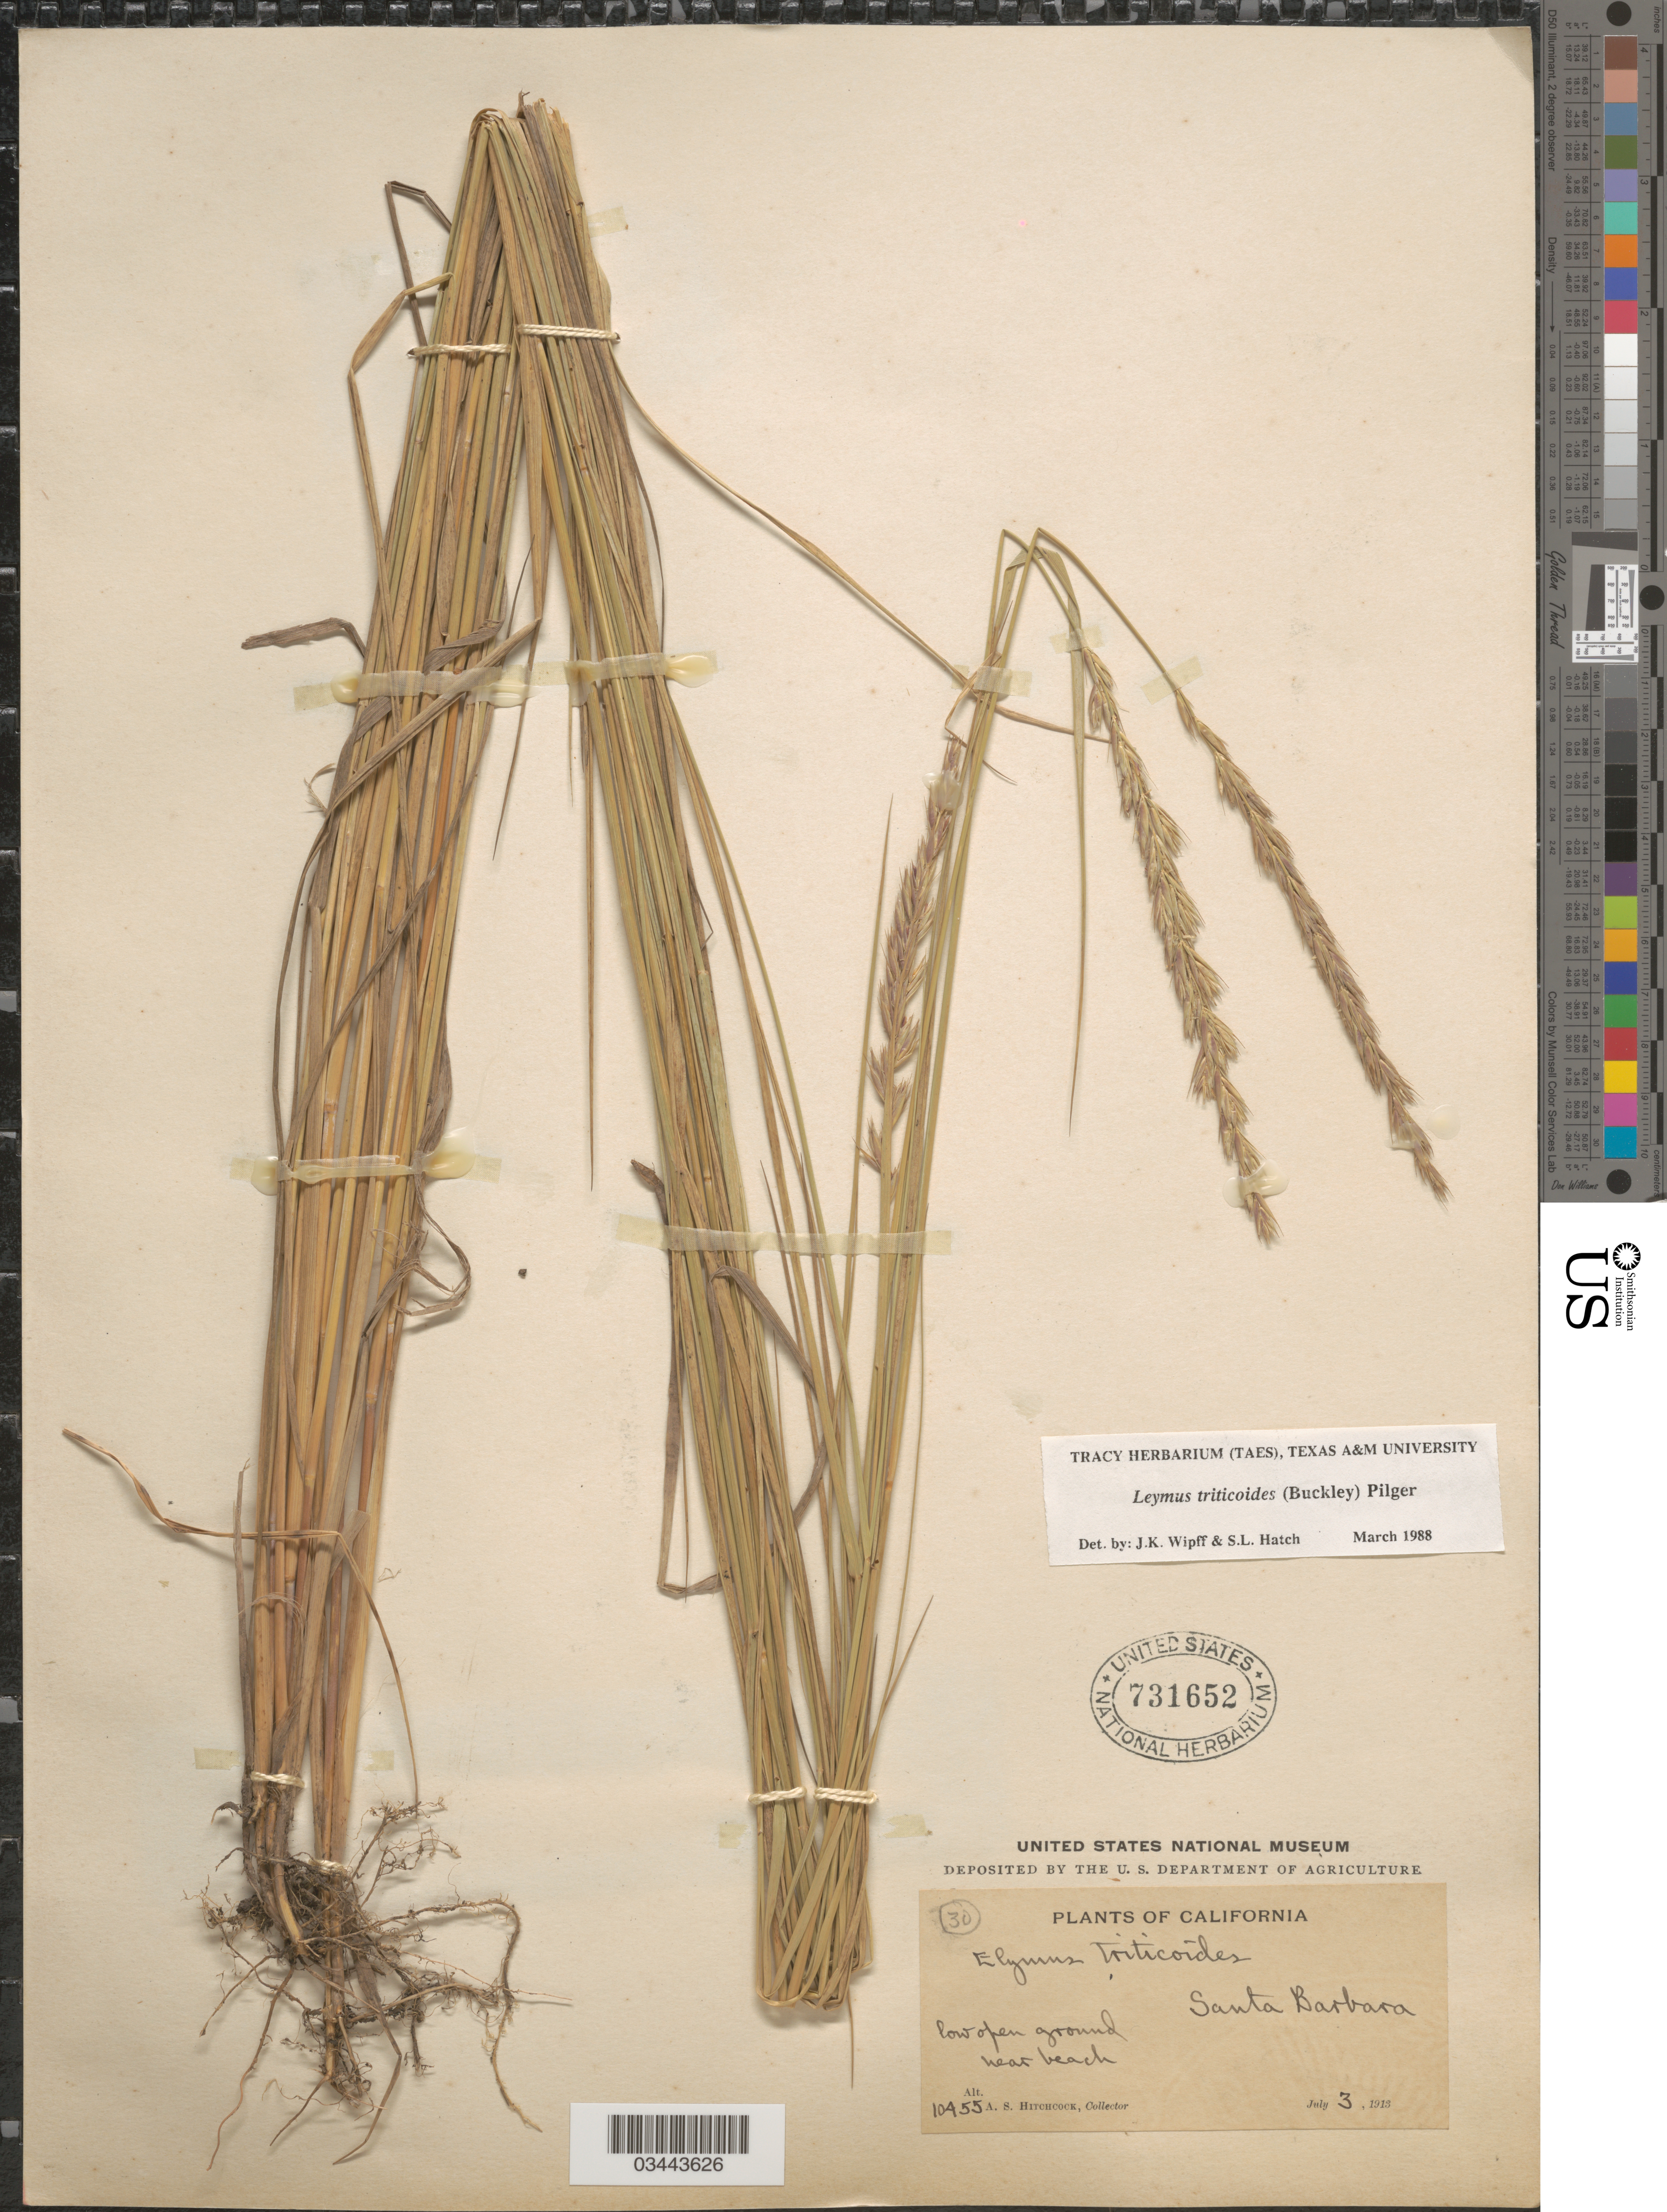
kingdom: Plantae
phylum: Tracheophyta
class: Liliopsida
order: Poales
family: Poaceae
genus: Leymus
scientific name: Leymus triticoides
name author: (Buckley) Pilg.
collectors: A. S. Hitchcock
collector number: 10455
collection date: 1913-07-03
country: United States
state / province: California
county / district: Santa Barbara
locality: Santa Barbara. Low open ground near beach.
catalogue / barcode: US 731652